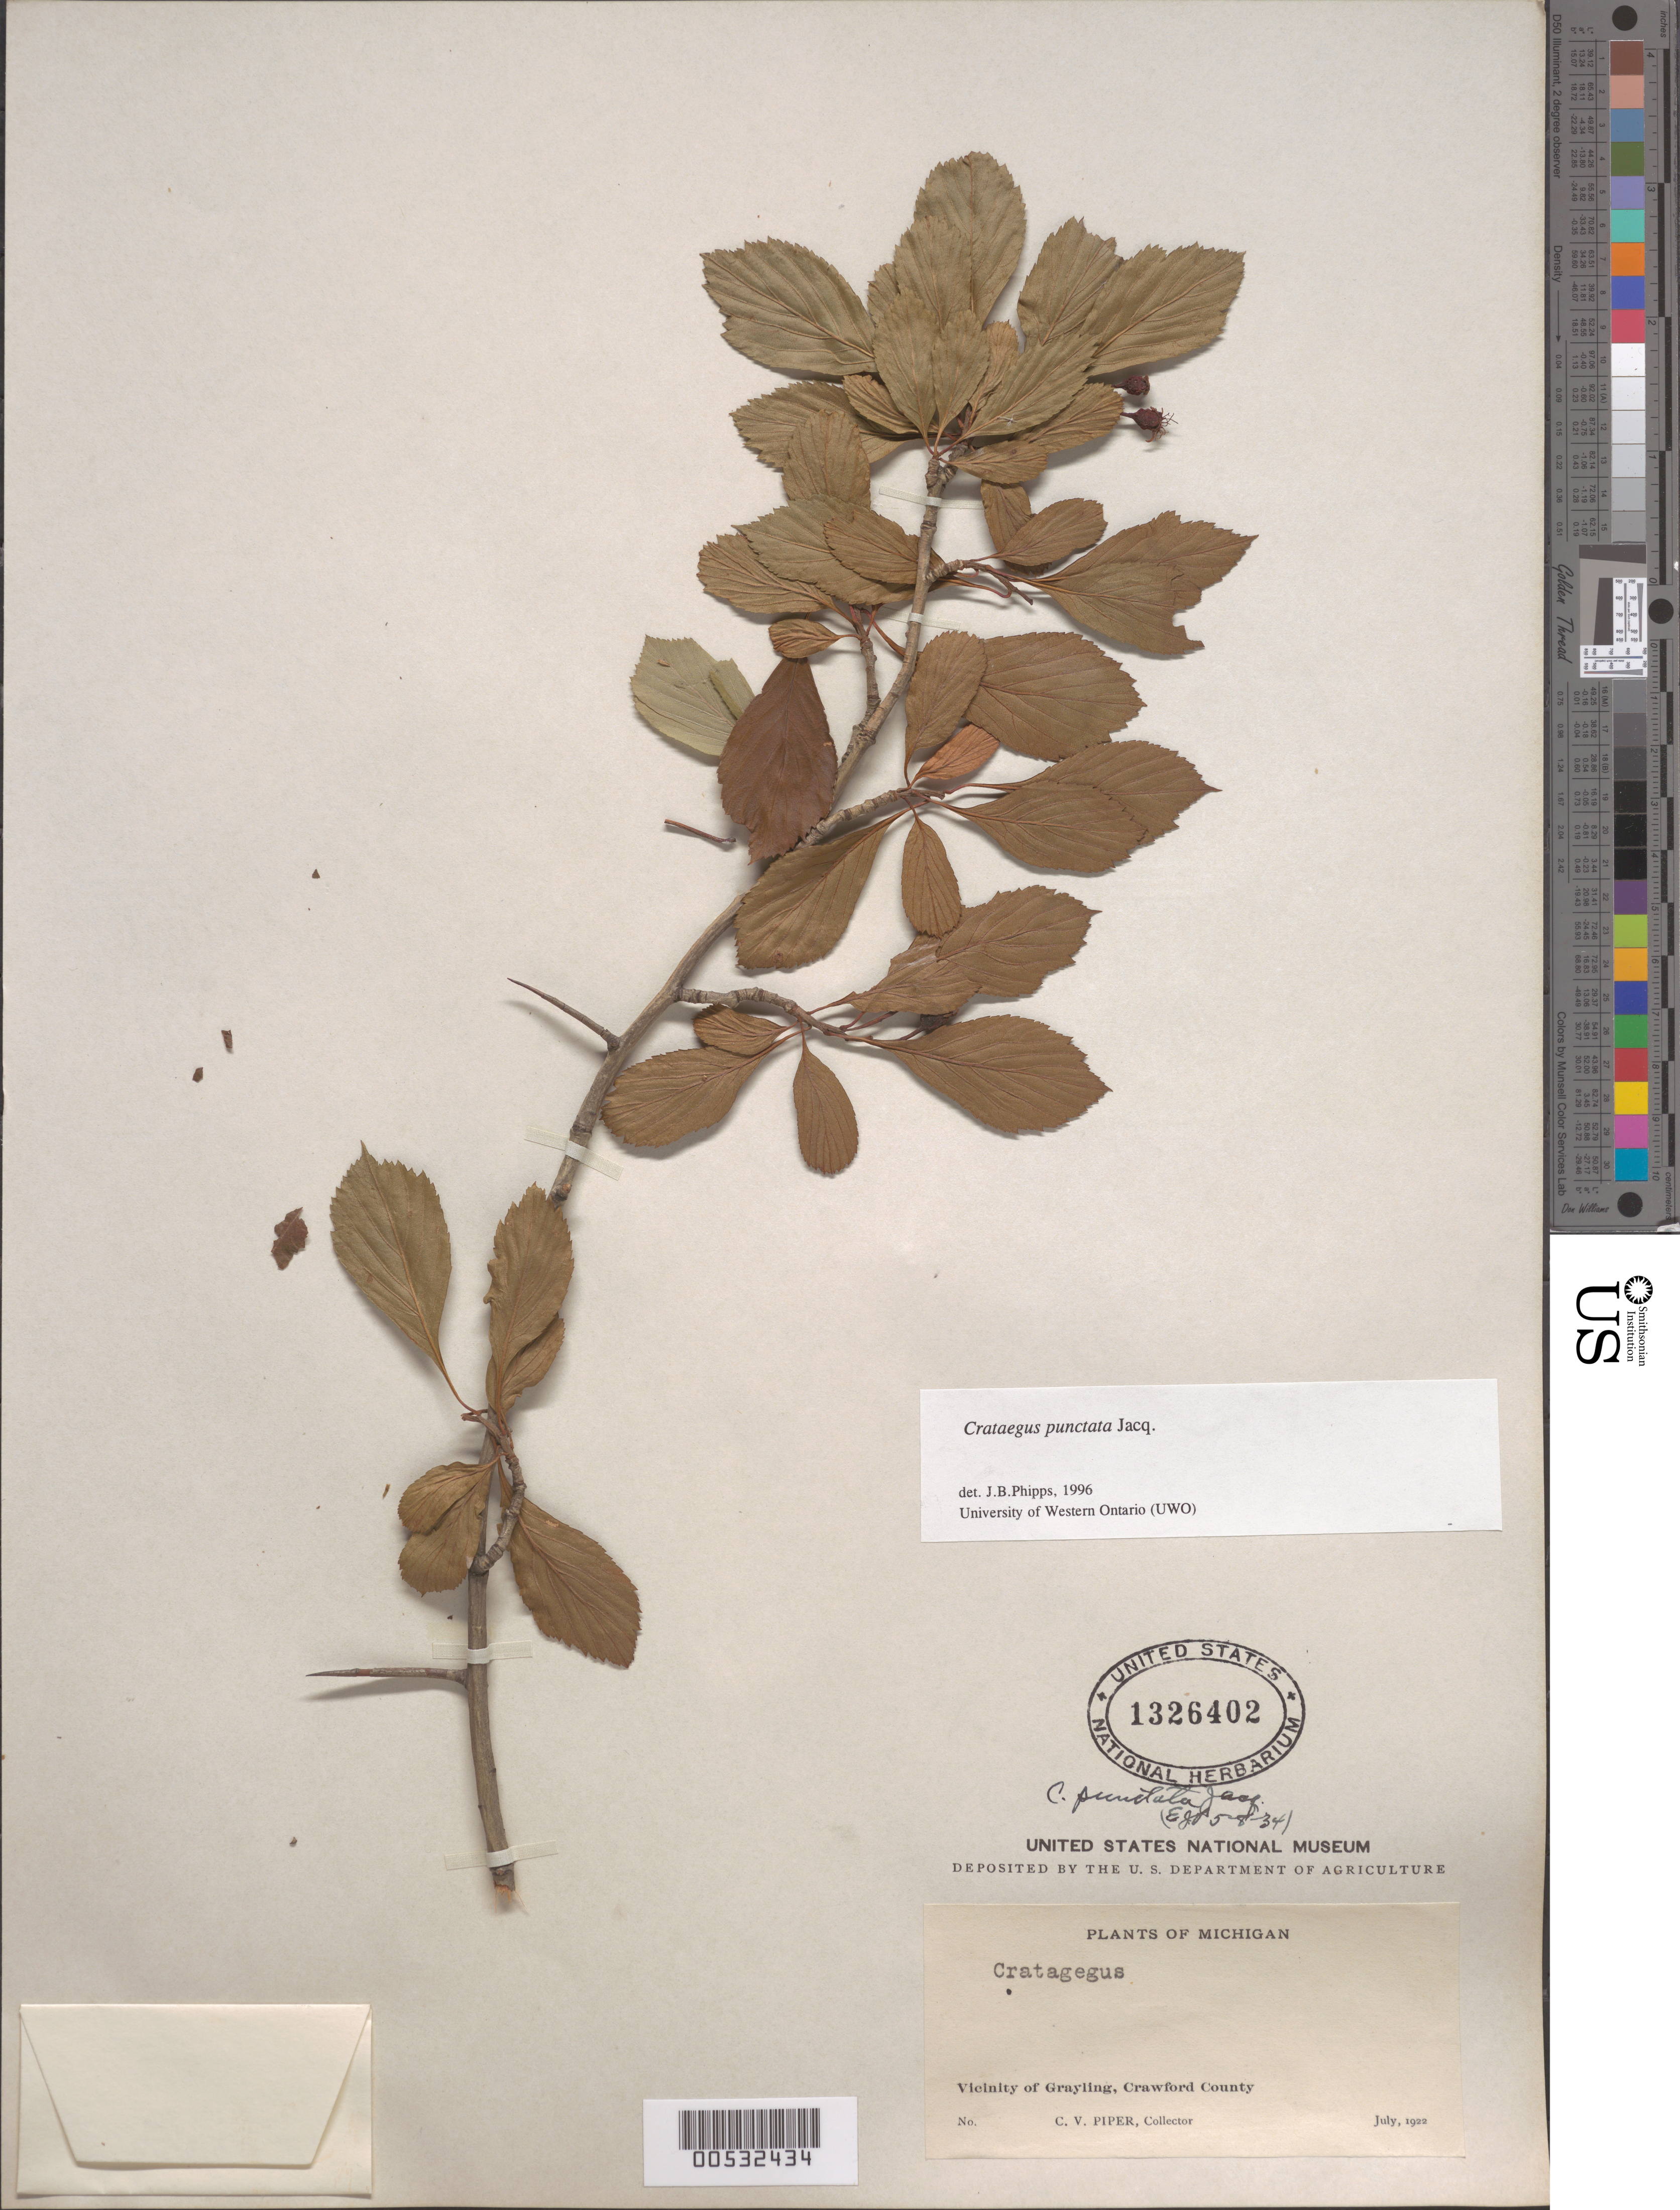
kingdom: Plantae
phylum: Tracheophyta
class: Magnoliopsida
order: Rosales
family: Rosaceae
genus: Crataegus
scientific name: Crataegus punctata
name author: Jacq.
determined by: Palmer, E. J.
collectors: C. V. Piper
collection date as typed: Jul 1922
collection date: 1922-07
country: United States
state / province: Michigan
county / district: Crawford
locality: Vicinity of Grayling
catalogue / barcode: US 1326402